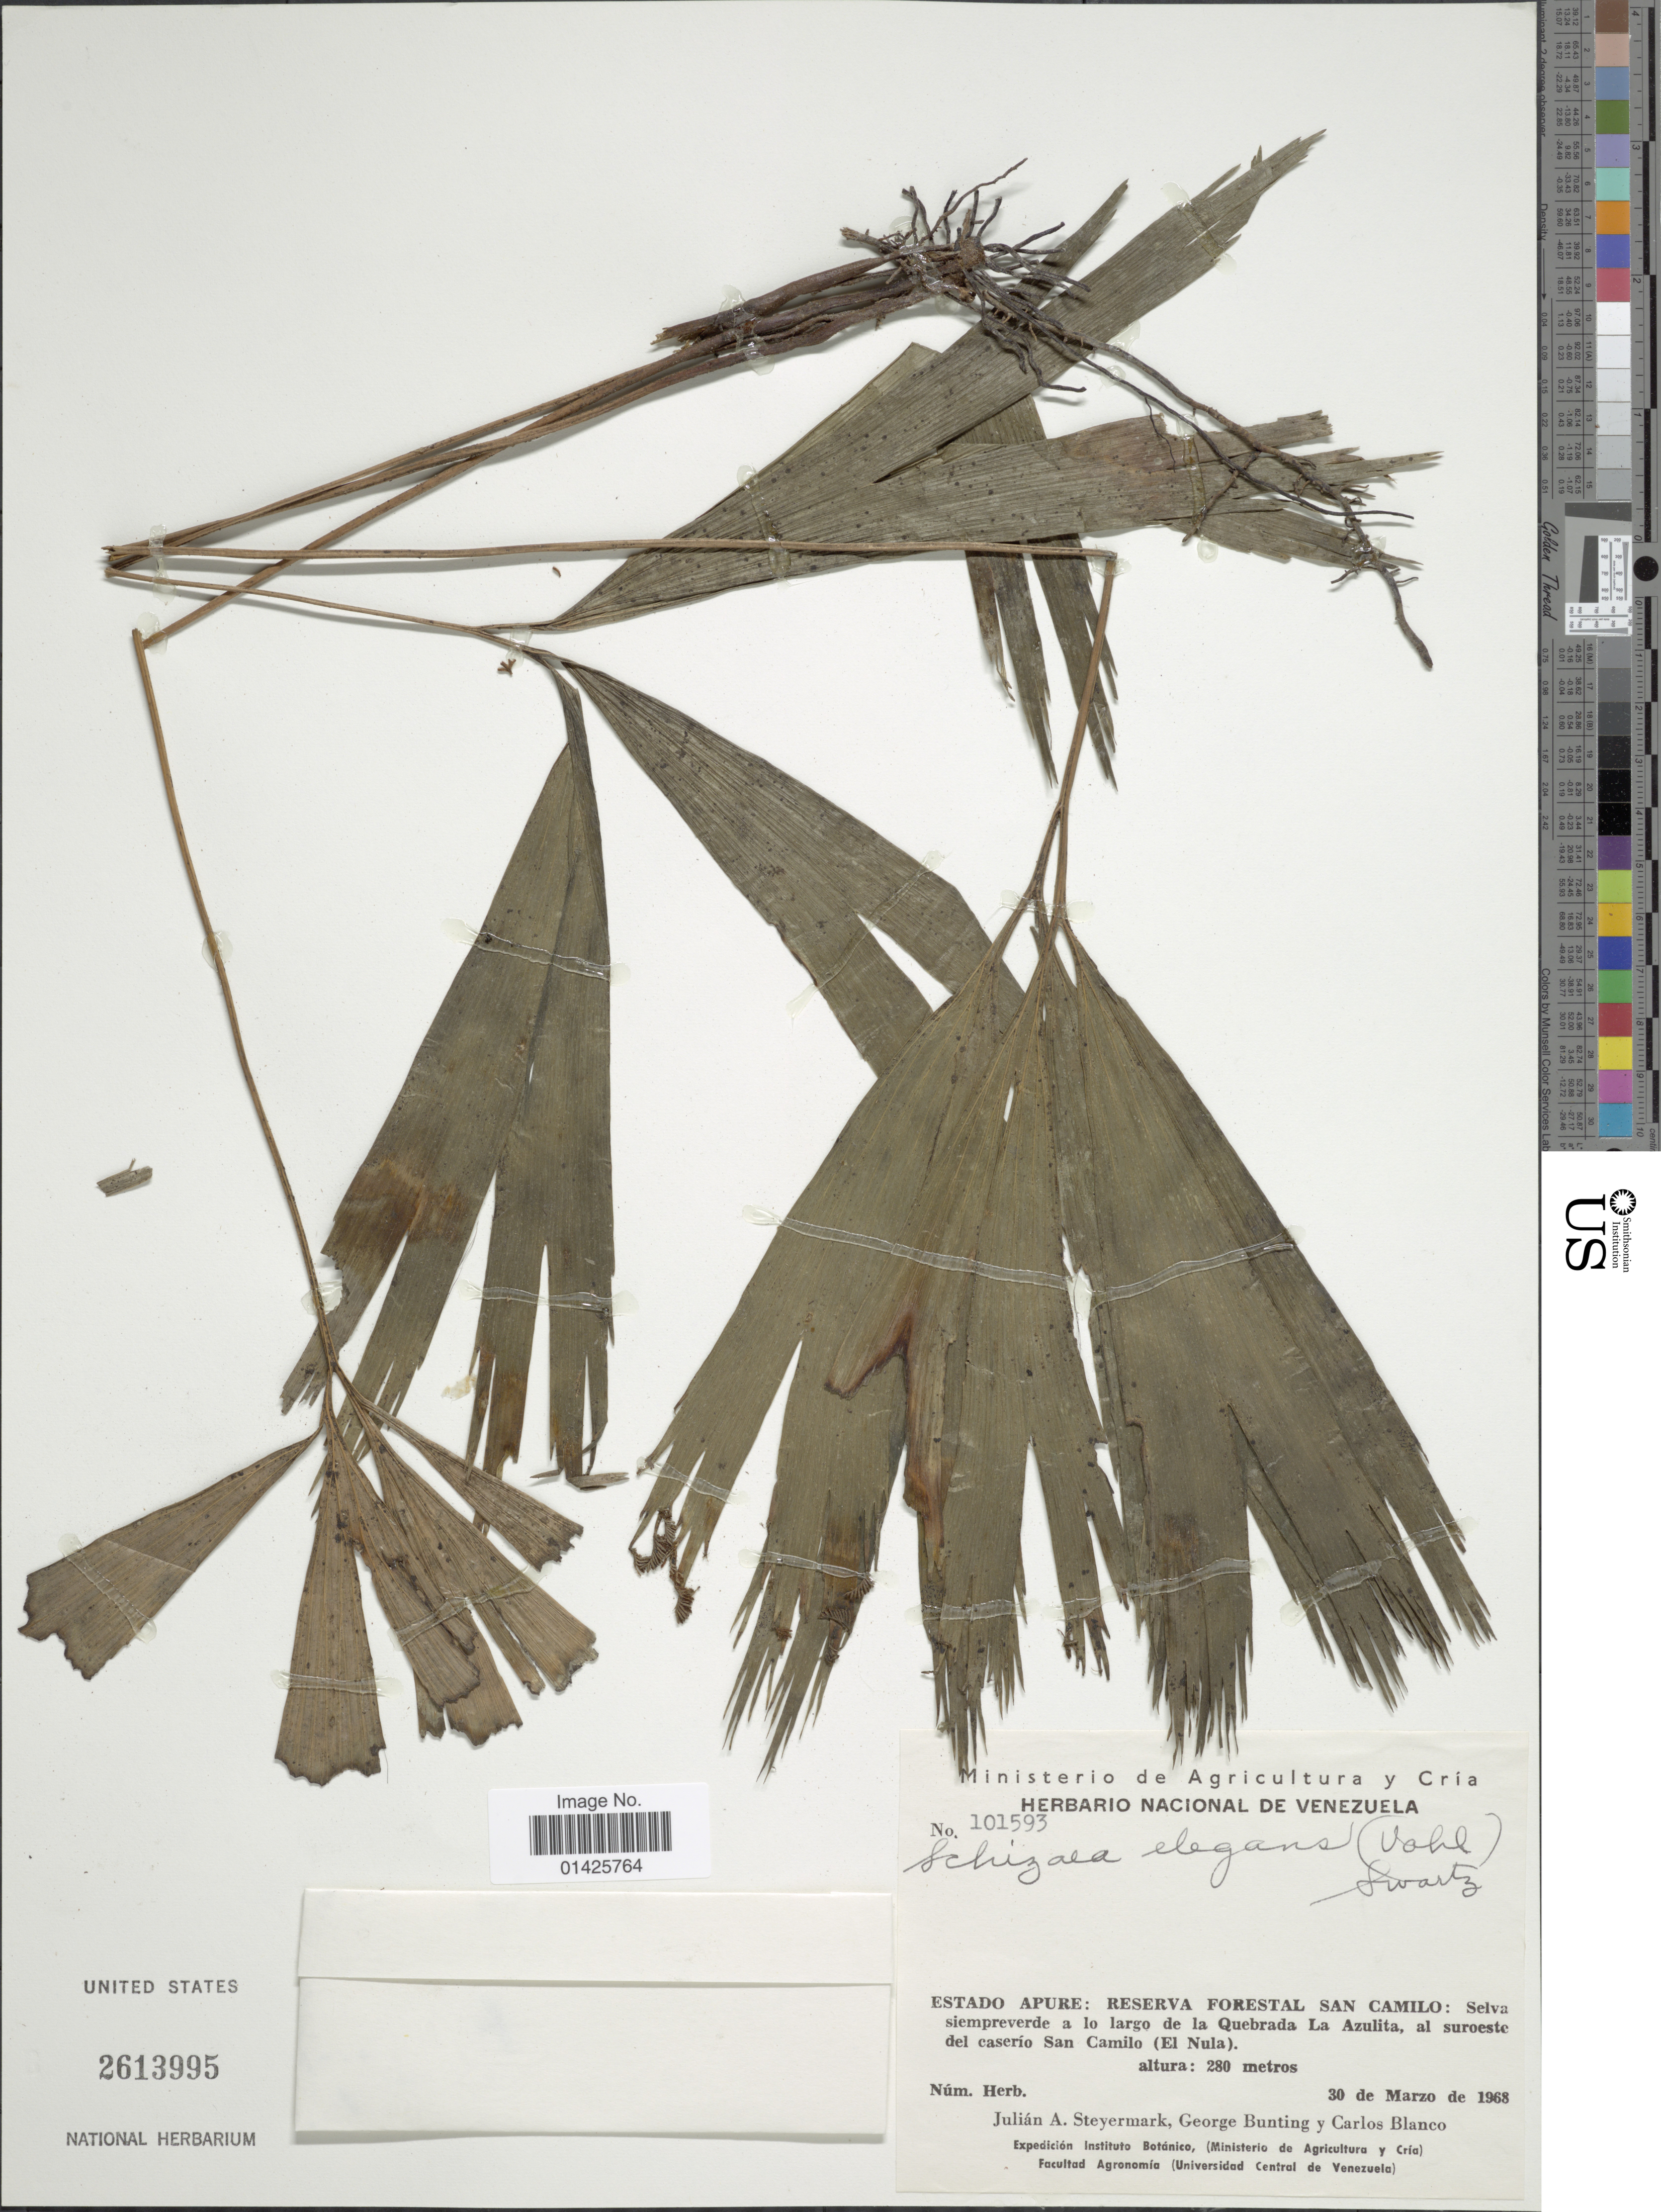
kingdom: Plantae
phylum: Tracheophyta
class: Polypodiopsida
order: Schizaeales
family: Schizaeaceae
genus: Schizaea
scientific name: Schizaea elegans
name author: (Vahl) Sw.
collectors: J. Steyermark, G. S. Bunting & C. A. Blanco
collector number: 101593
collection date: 1968-03-30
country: Venezuela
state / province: Apure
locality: Reserva forestal san camilo; selva siempreverde a lo largo de la Quebrade La Azulita, al suroeste del caserío San Camilo(El Nula)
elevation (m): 280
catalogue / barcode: US 2613995